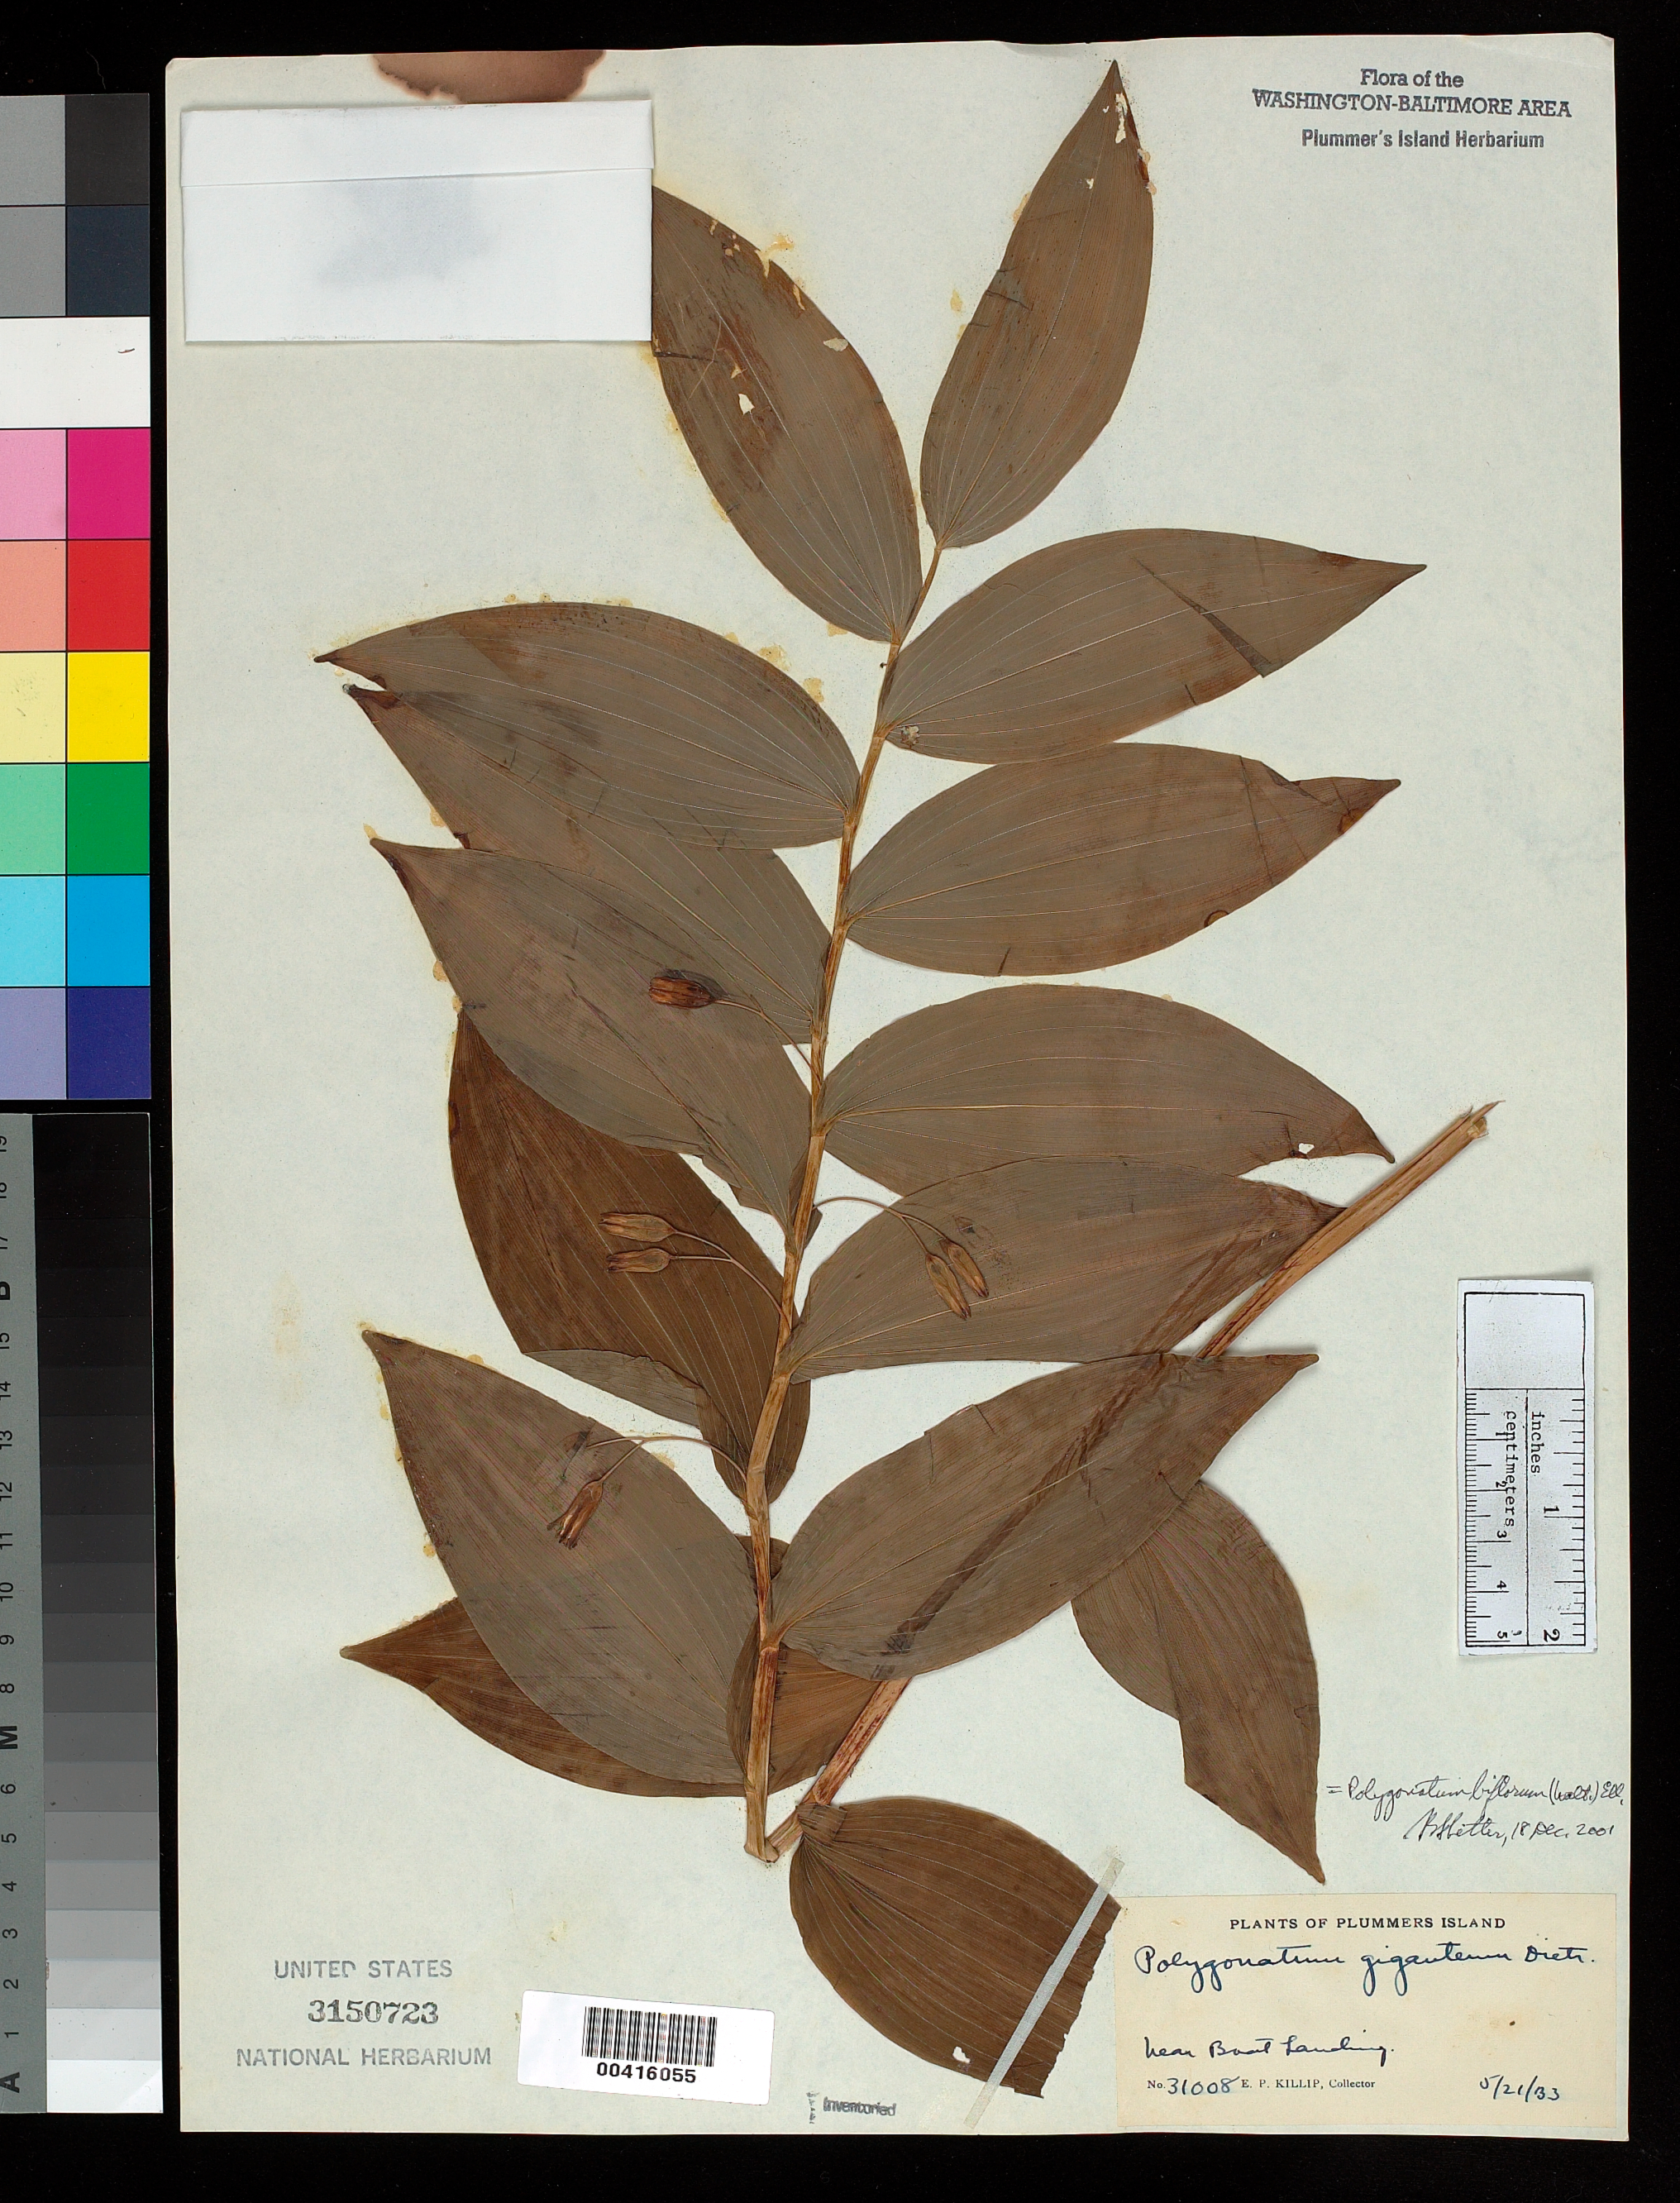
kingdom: Plantae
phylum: Tracheophyta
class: Liliopsida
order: Asparagales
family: Asparagaceae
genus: Polygonatum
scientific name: Polygonatum biflorum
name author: (Walter) Elliott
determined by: Shetler, Stanwyn G., (US), NMNH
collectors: E. P. Killip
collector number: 31008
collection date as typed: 21 May 1933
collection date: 1933-05-21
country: United States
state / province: Maryland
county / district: Montgomery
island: Plummers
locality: Plummer's Island; near Boat Landing C. & O. Canal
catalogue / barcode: US 3150723